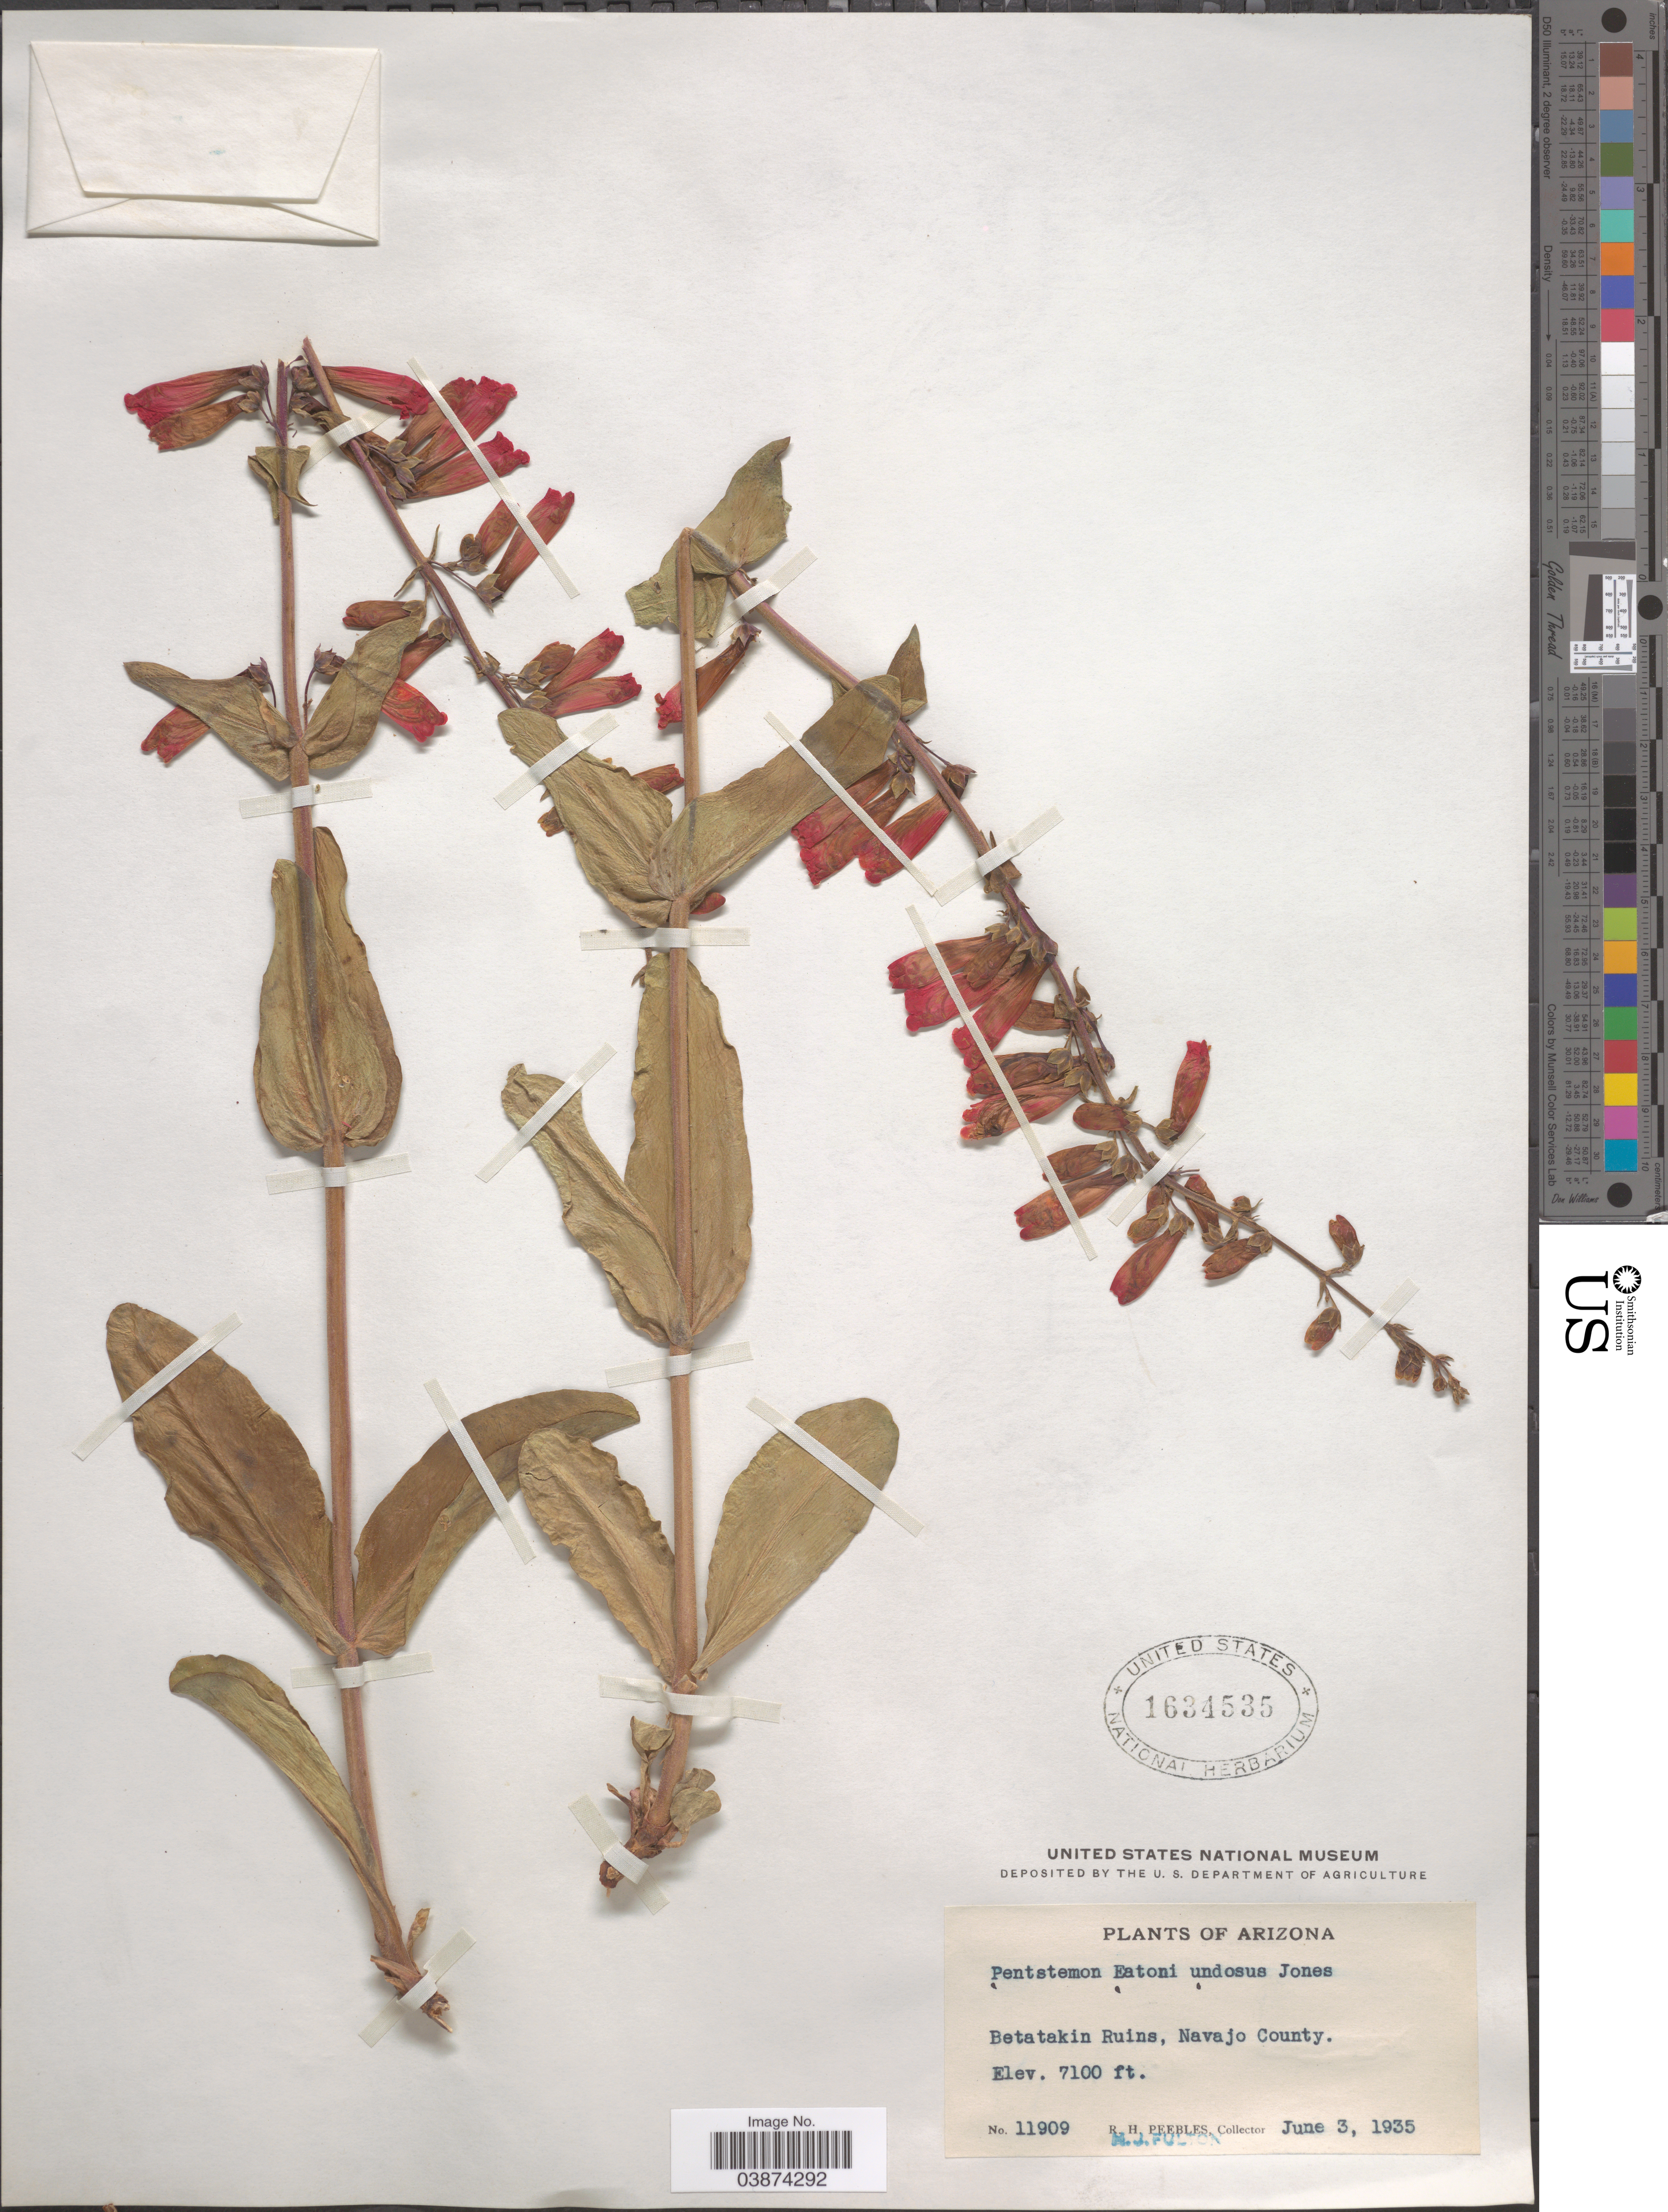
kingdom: Plantae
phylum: Tracheophyta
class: Magnoliopsida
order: Lamiales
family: Plantaginaceae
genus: Penstemon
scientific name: Penstemon eatonii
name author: A. Gray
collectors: R. H. Peebles & H. Fulton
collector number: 11909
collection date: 1935-06-03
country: United States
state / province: Arizona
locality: Betatakin Ruins, Navajo County.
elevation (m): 2164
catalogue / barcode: US 1634535